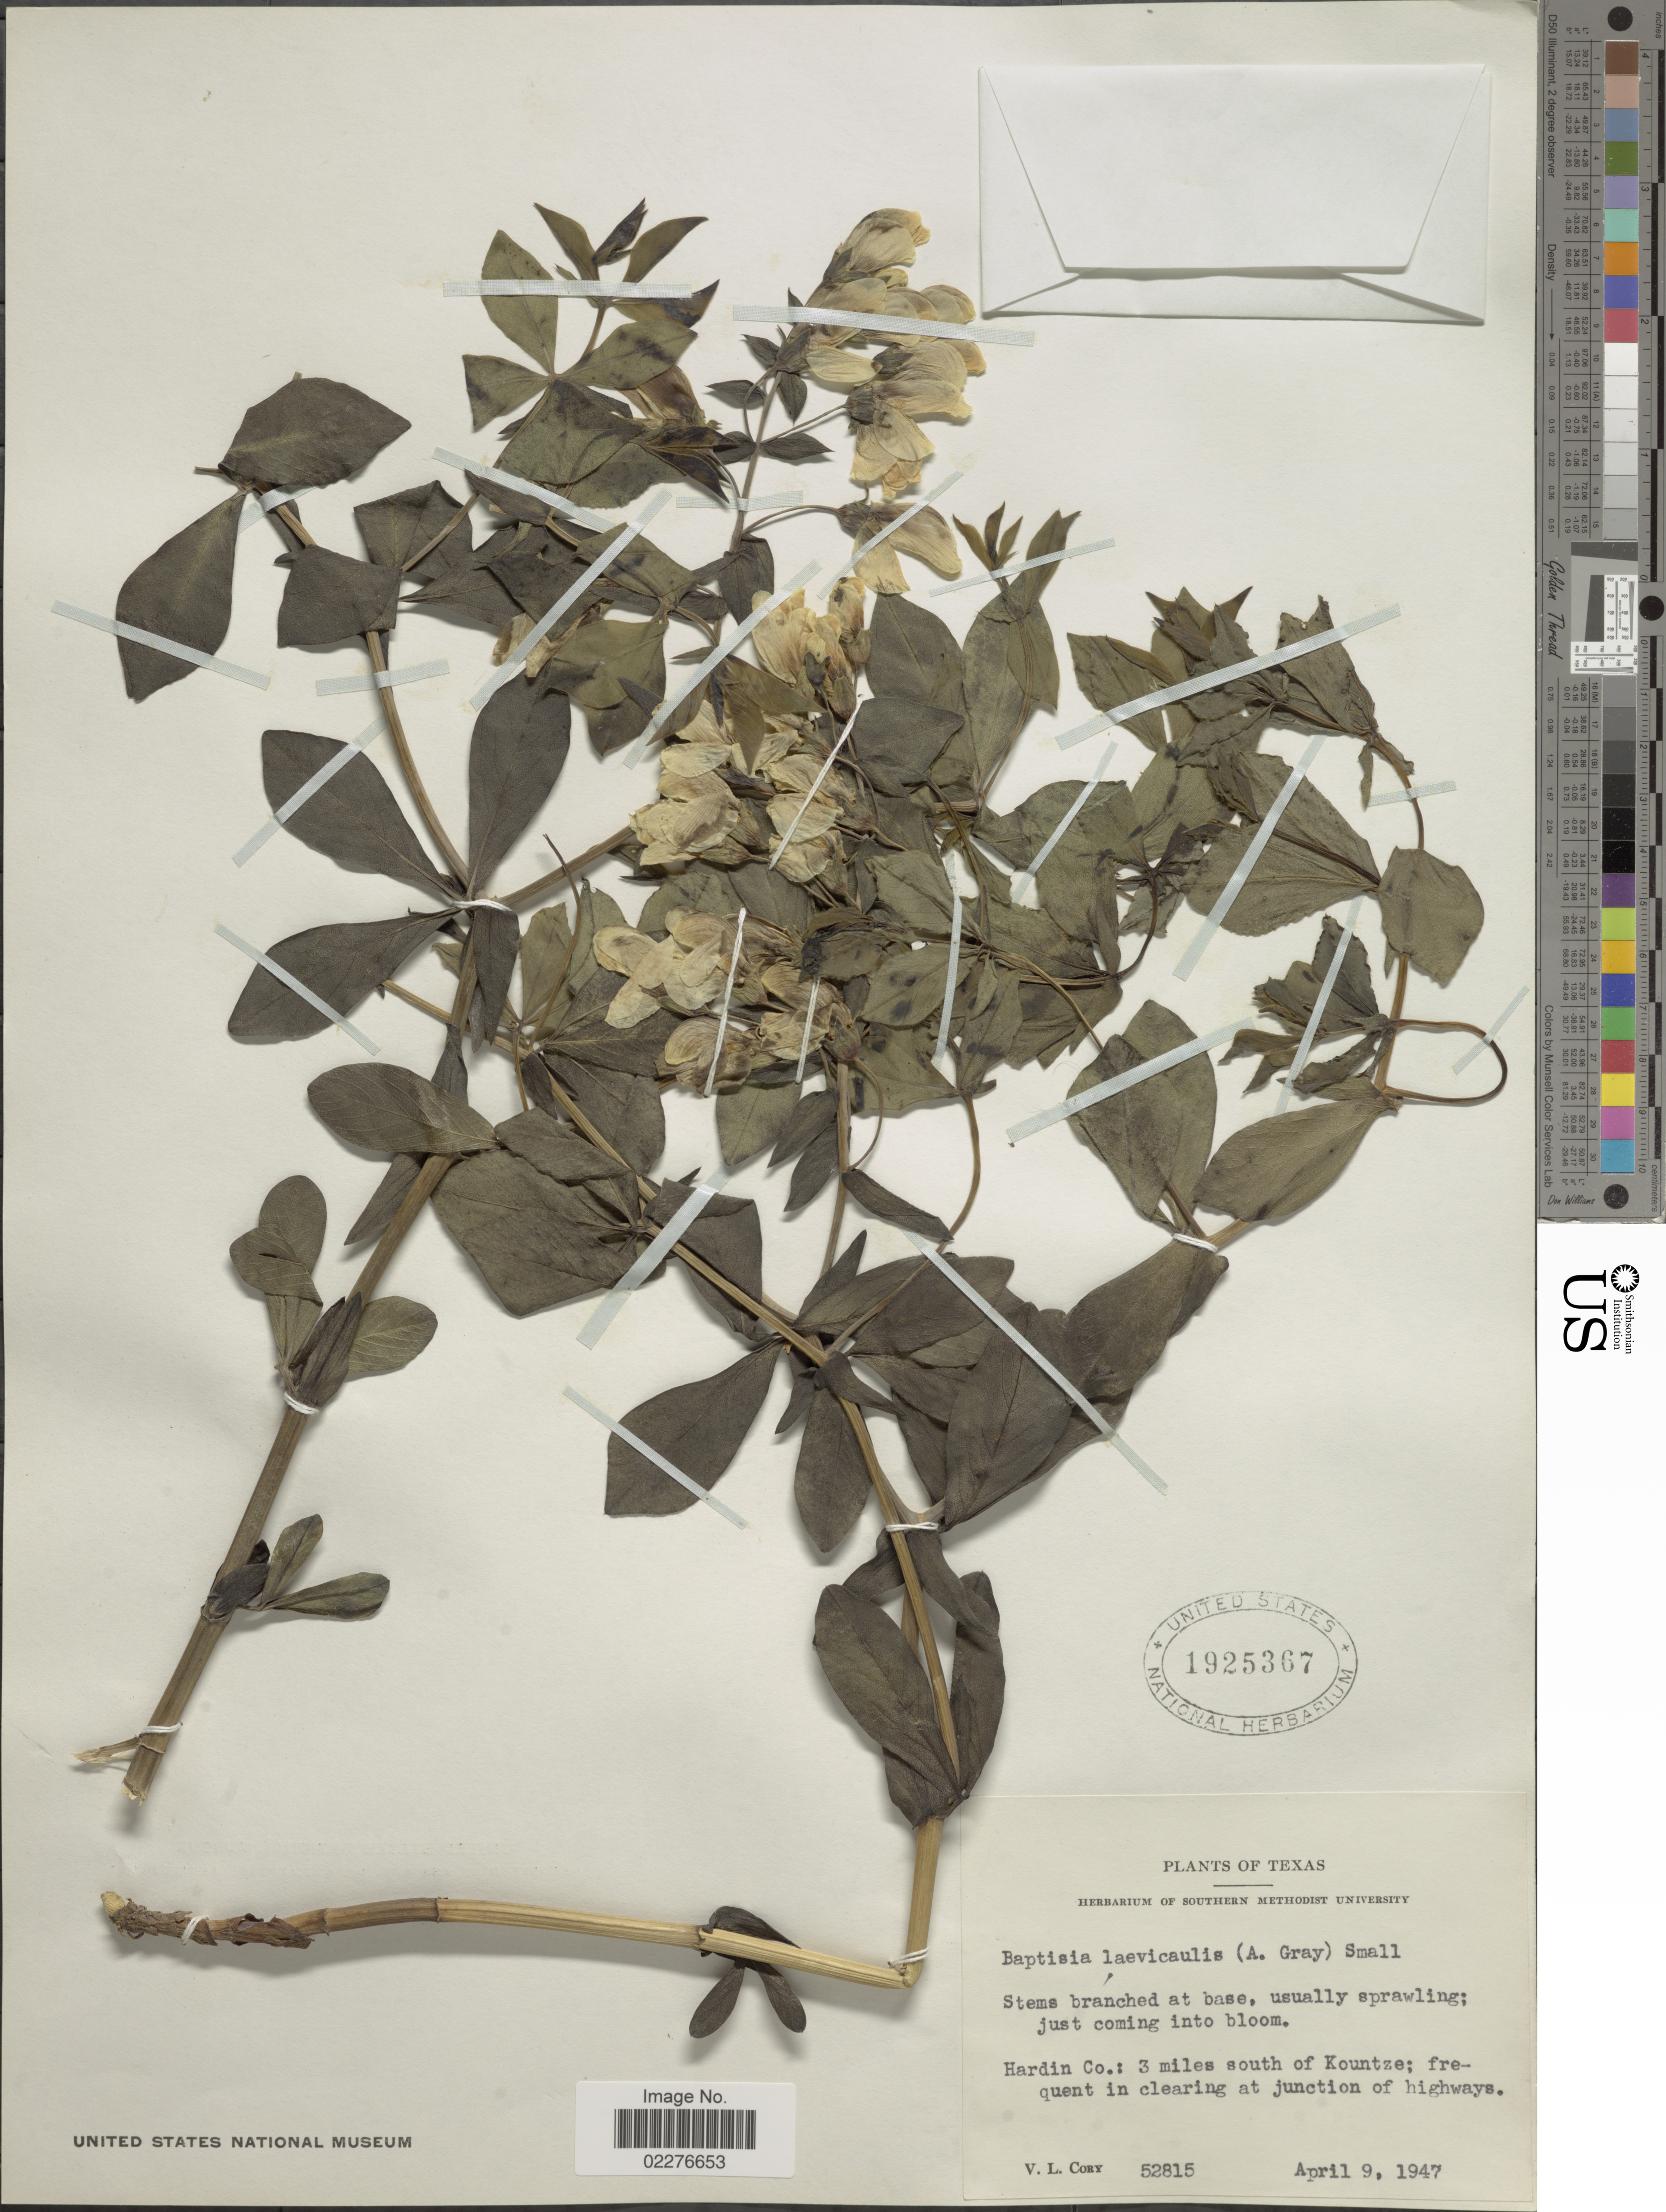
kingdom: Plantae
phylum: Tracheophyta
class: Magnoliopsida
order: Fabales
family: Fabaceae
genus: Baptisia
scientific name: Baptisia laevicaulis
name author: (Canby) Small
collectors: V. Cory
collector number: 52815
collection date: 1947-04-09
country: United States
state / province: Texas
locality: Hardin Co: 3 miles south of Kountze; frequent in clearing at junction of highways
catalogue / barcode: US 1925367